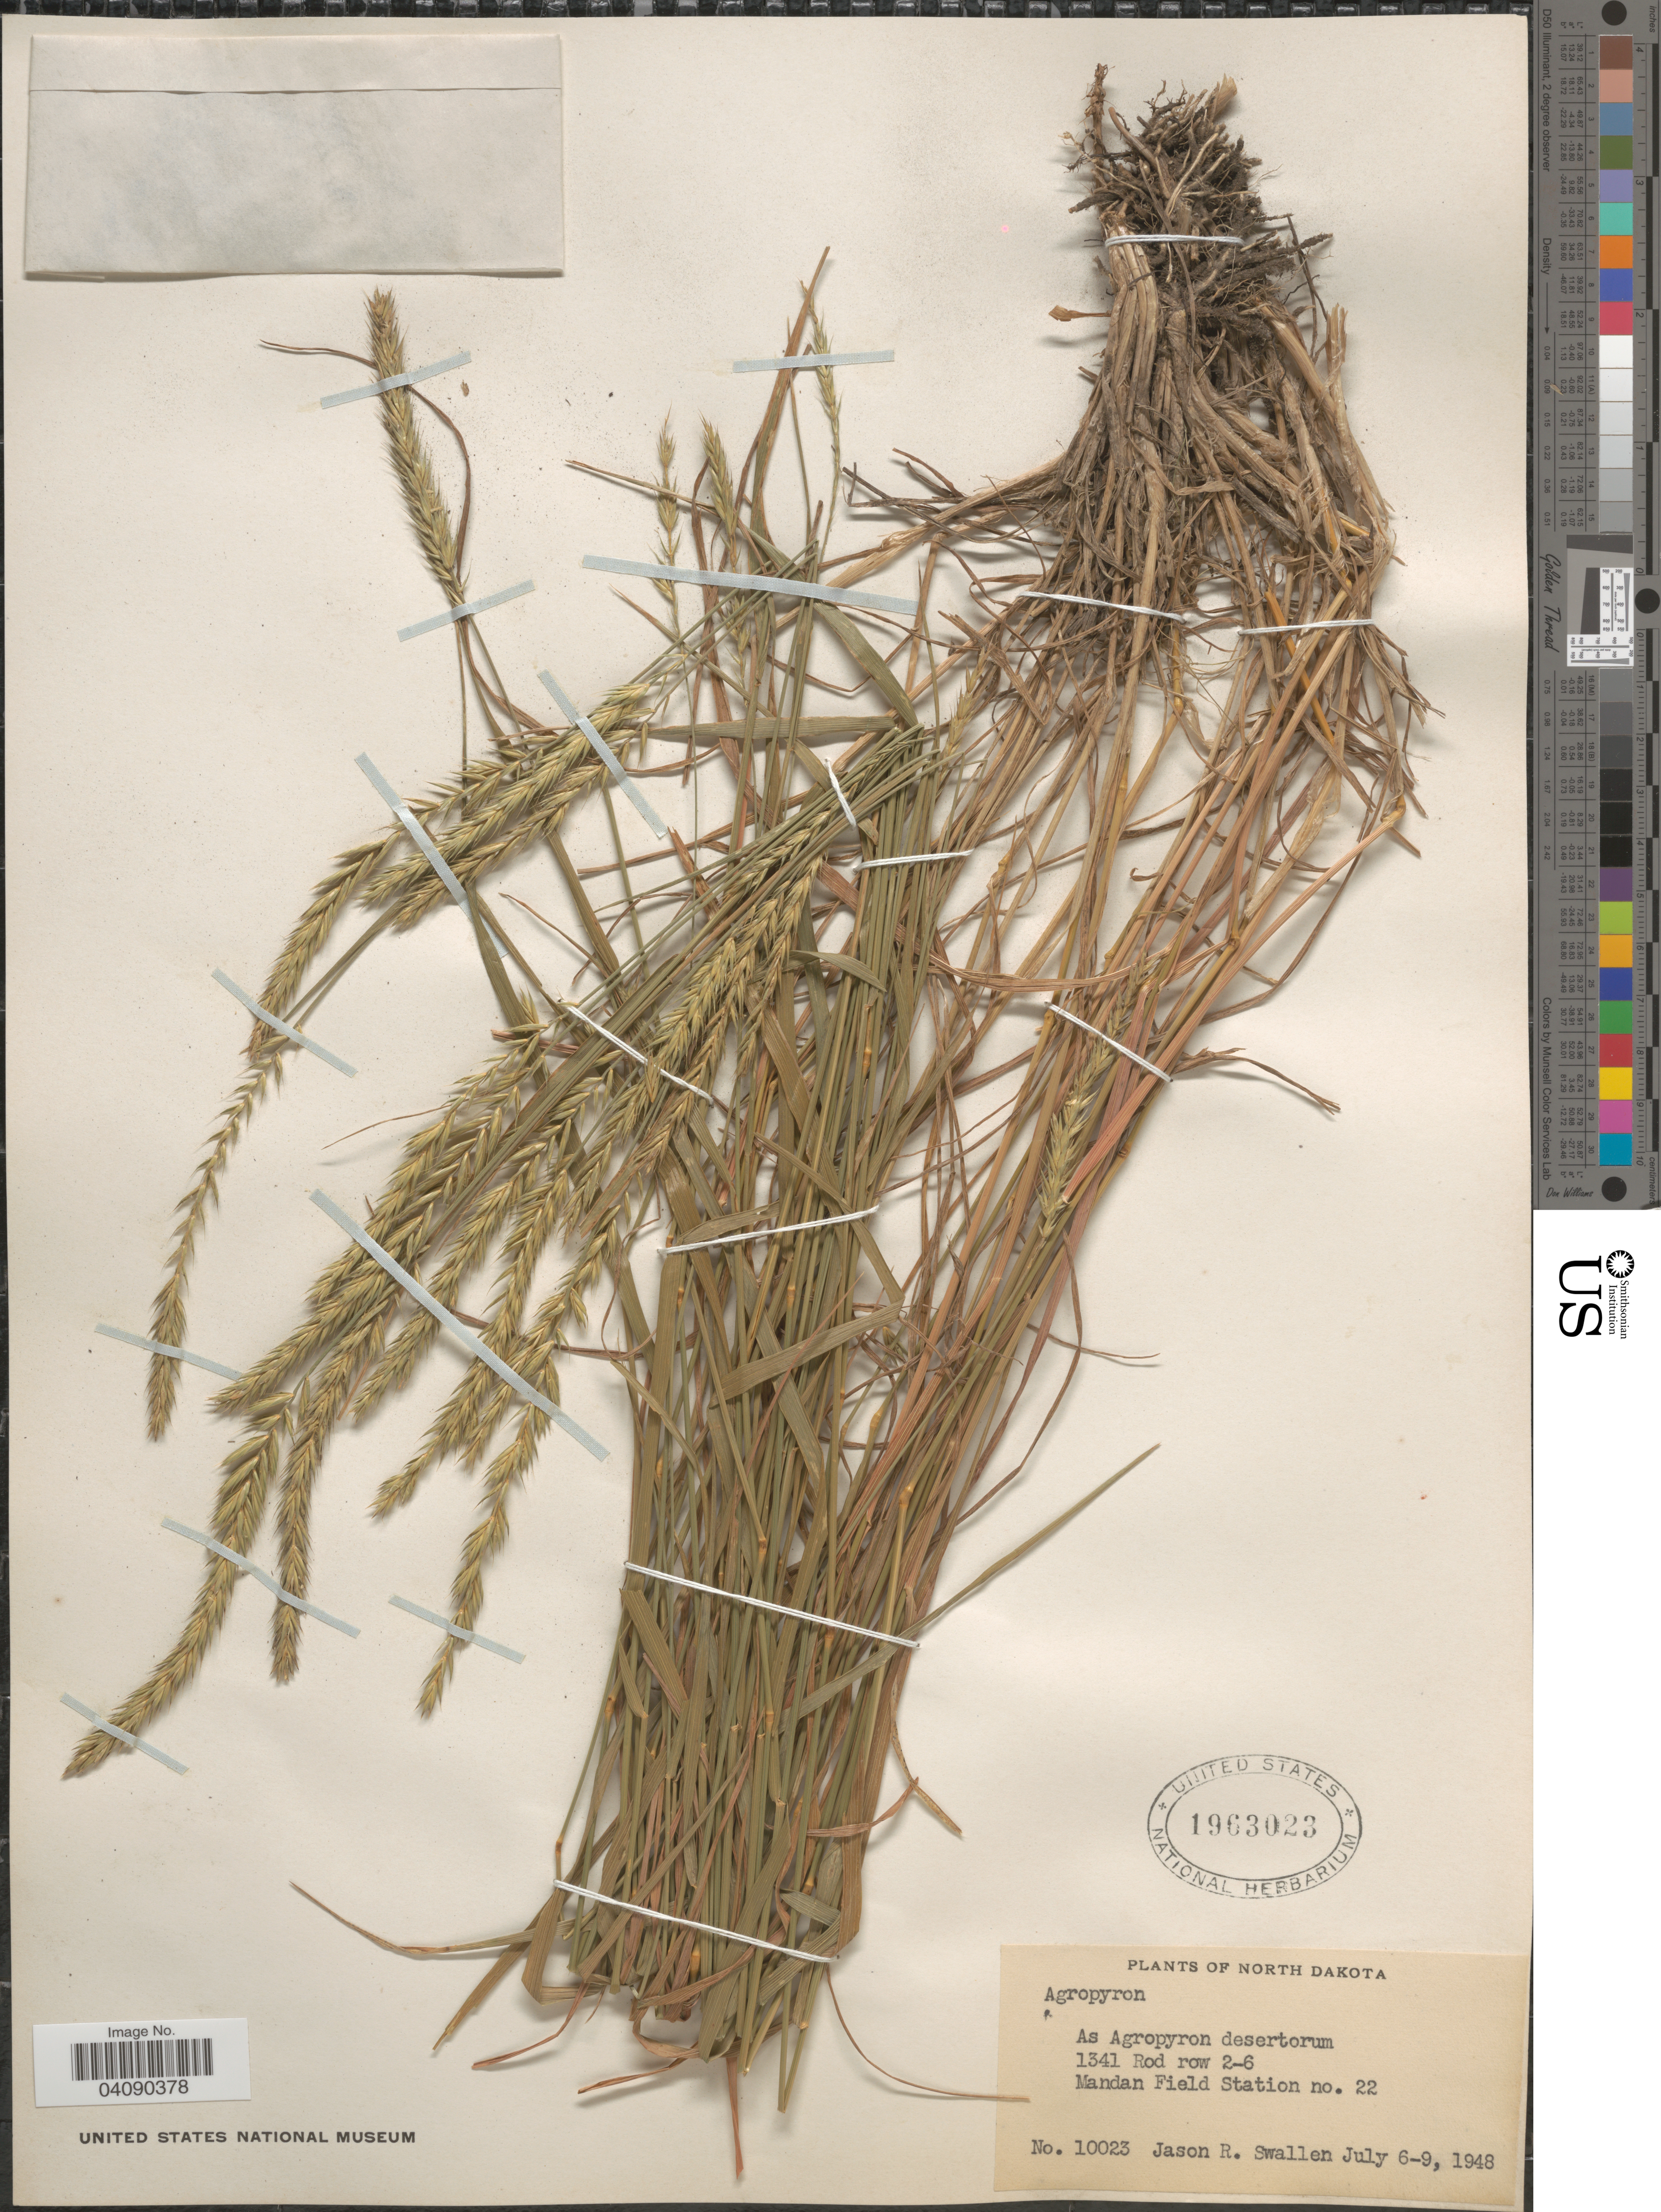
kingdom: Plantae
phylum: Tracheophyta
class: Liliopsida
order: Poales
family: Poaceae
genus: Agropyron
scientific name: Agropyron desertorum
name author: (Fisch. ex Link) Schult.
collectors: J. R. Swallen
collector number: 10023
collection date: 1948-07-06/1948-07-09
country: United States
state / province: North Dakota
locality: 1341 Rod row 2-6. Mandan Field Station no. 22.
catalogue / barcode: US 1963023